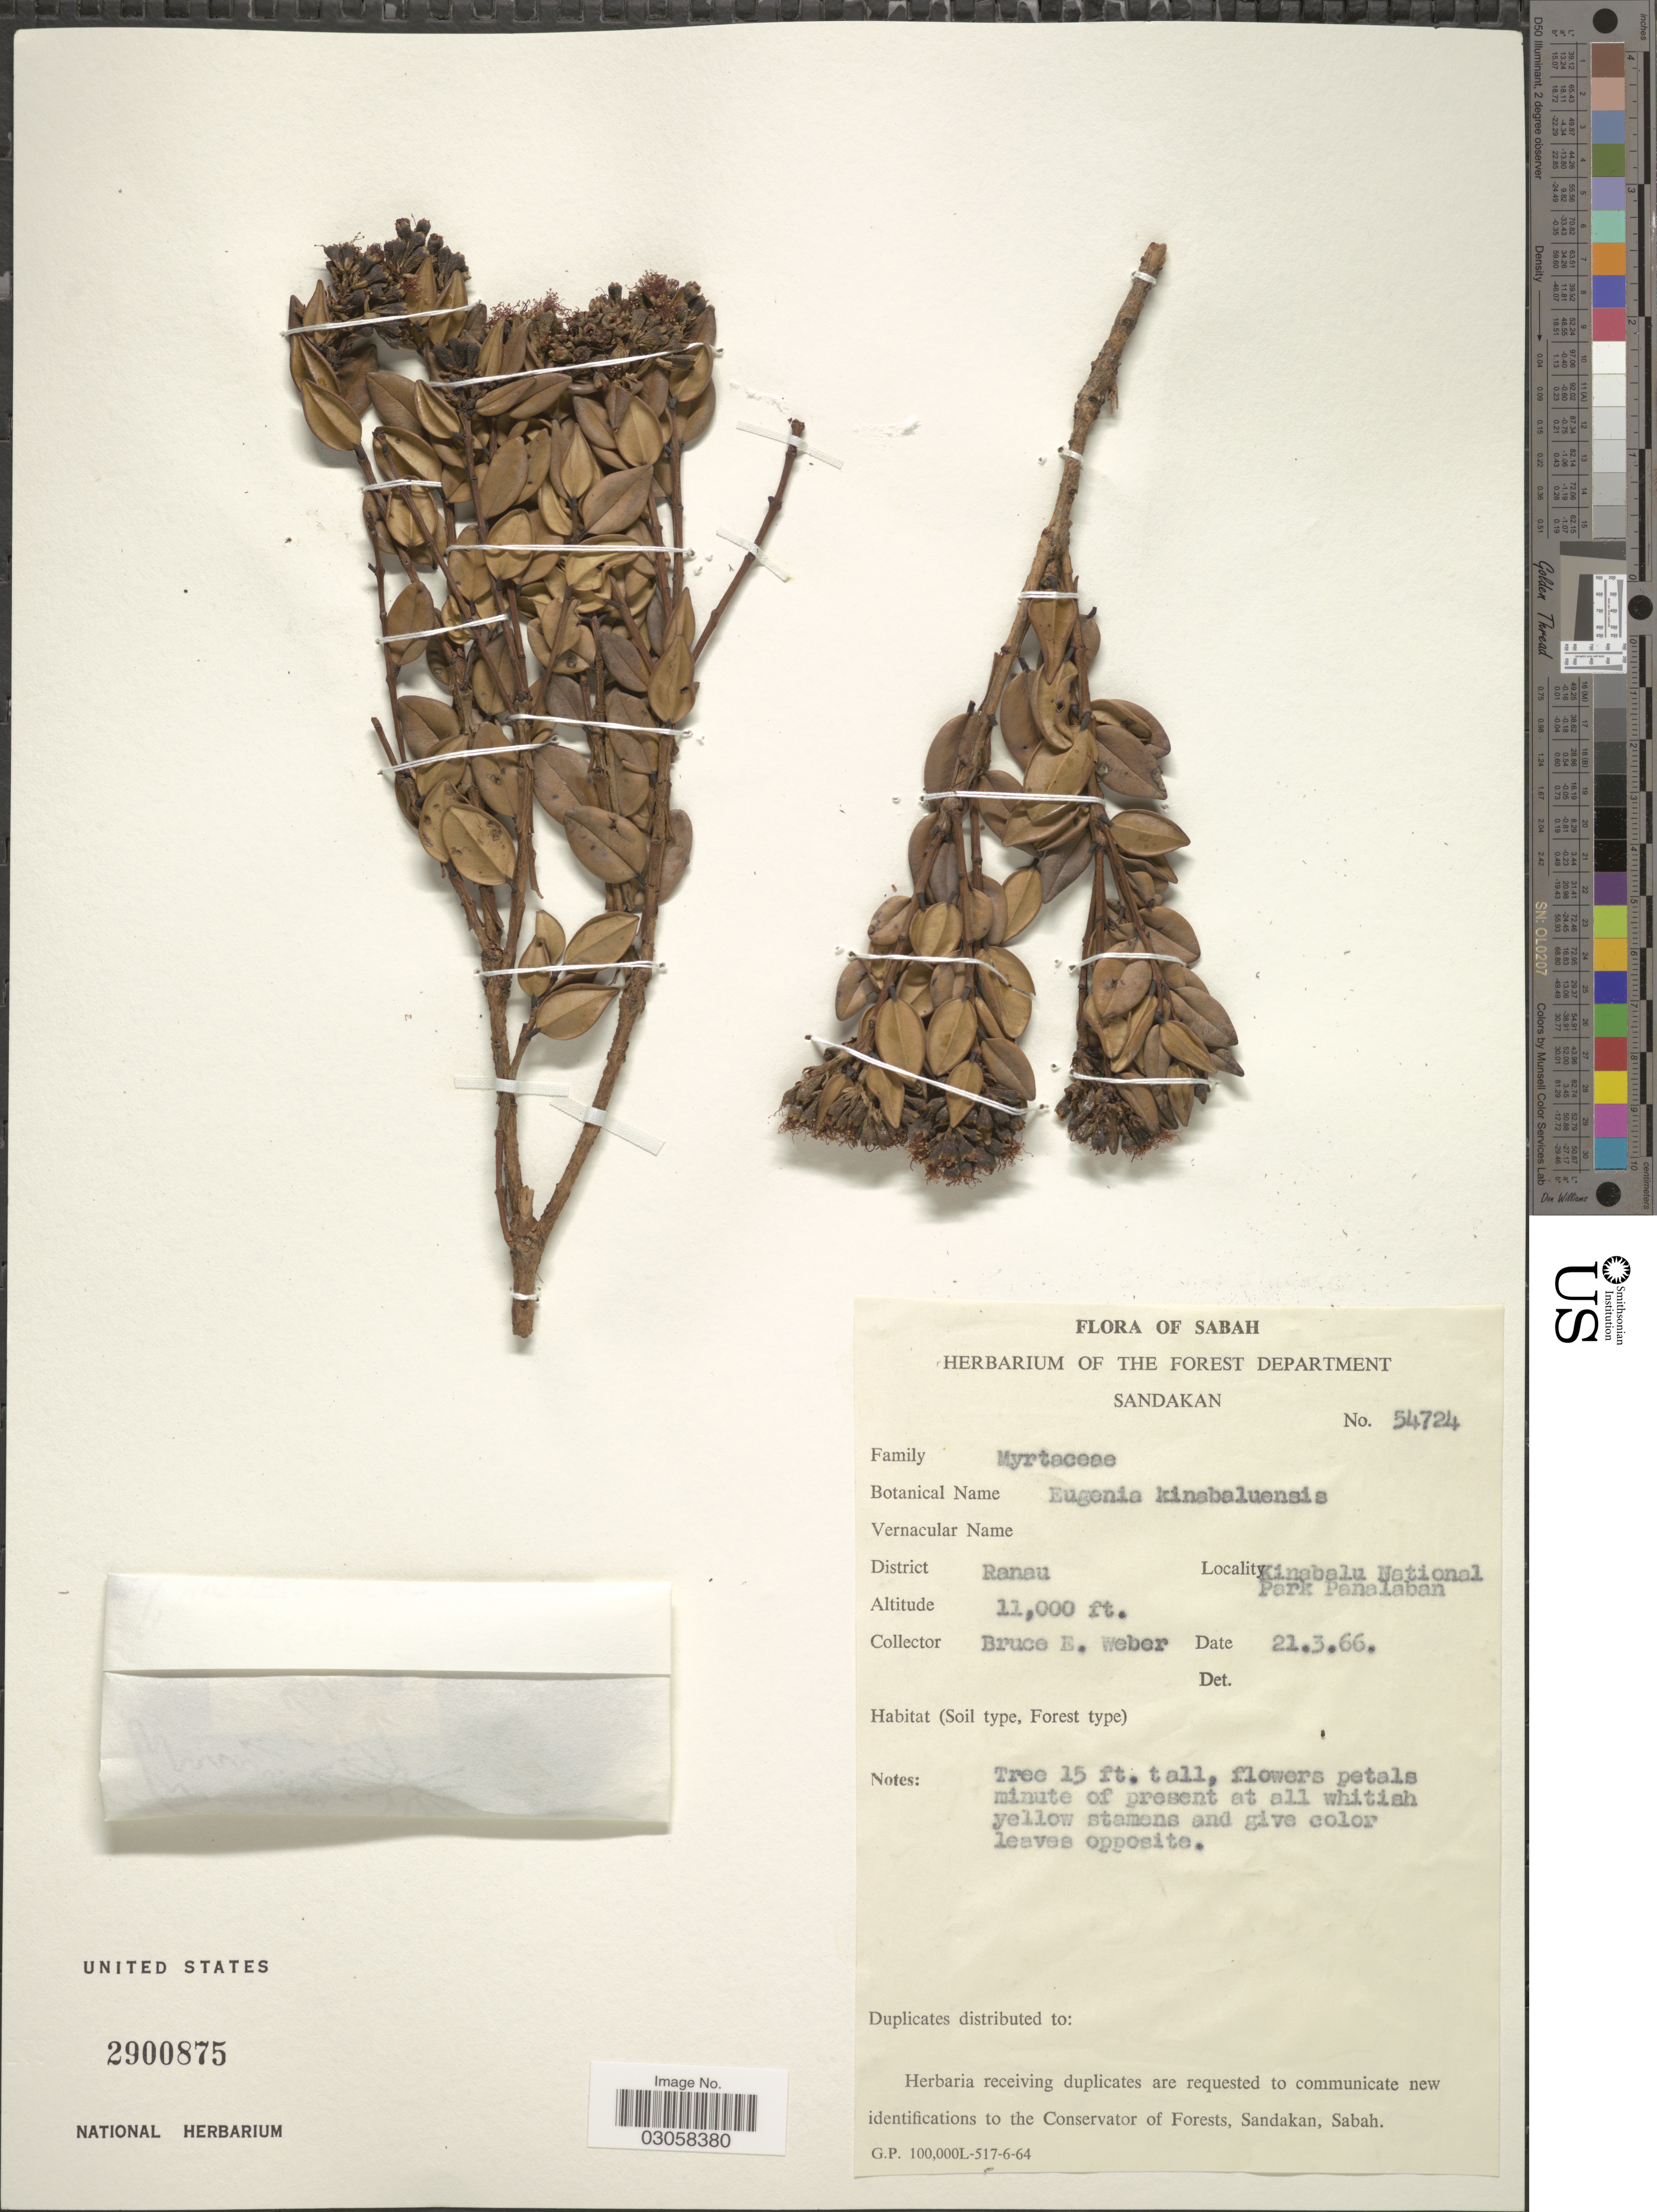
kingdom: Plantae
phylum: Tracheophyta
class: Magnoliopsida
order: Myrtales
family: Myrtaceae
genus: Syzygium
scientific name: Syzygium kinabaluense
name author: (Stapf) Merr. & L.M. Perry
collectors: B. E. Weber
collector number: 54724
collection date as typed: Transcribed d/m/y: 21/3/66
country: Malaysia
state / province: Sabah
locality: District Ranau. Kinabalu National Park Penalaban.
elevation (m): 3353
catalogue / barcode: US 2900875